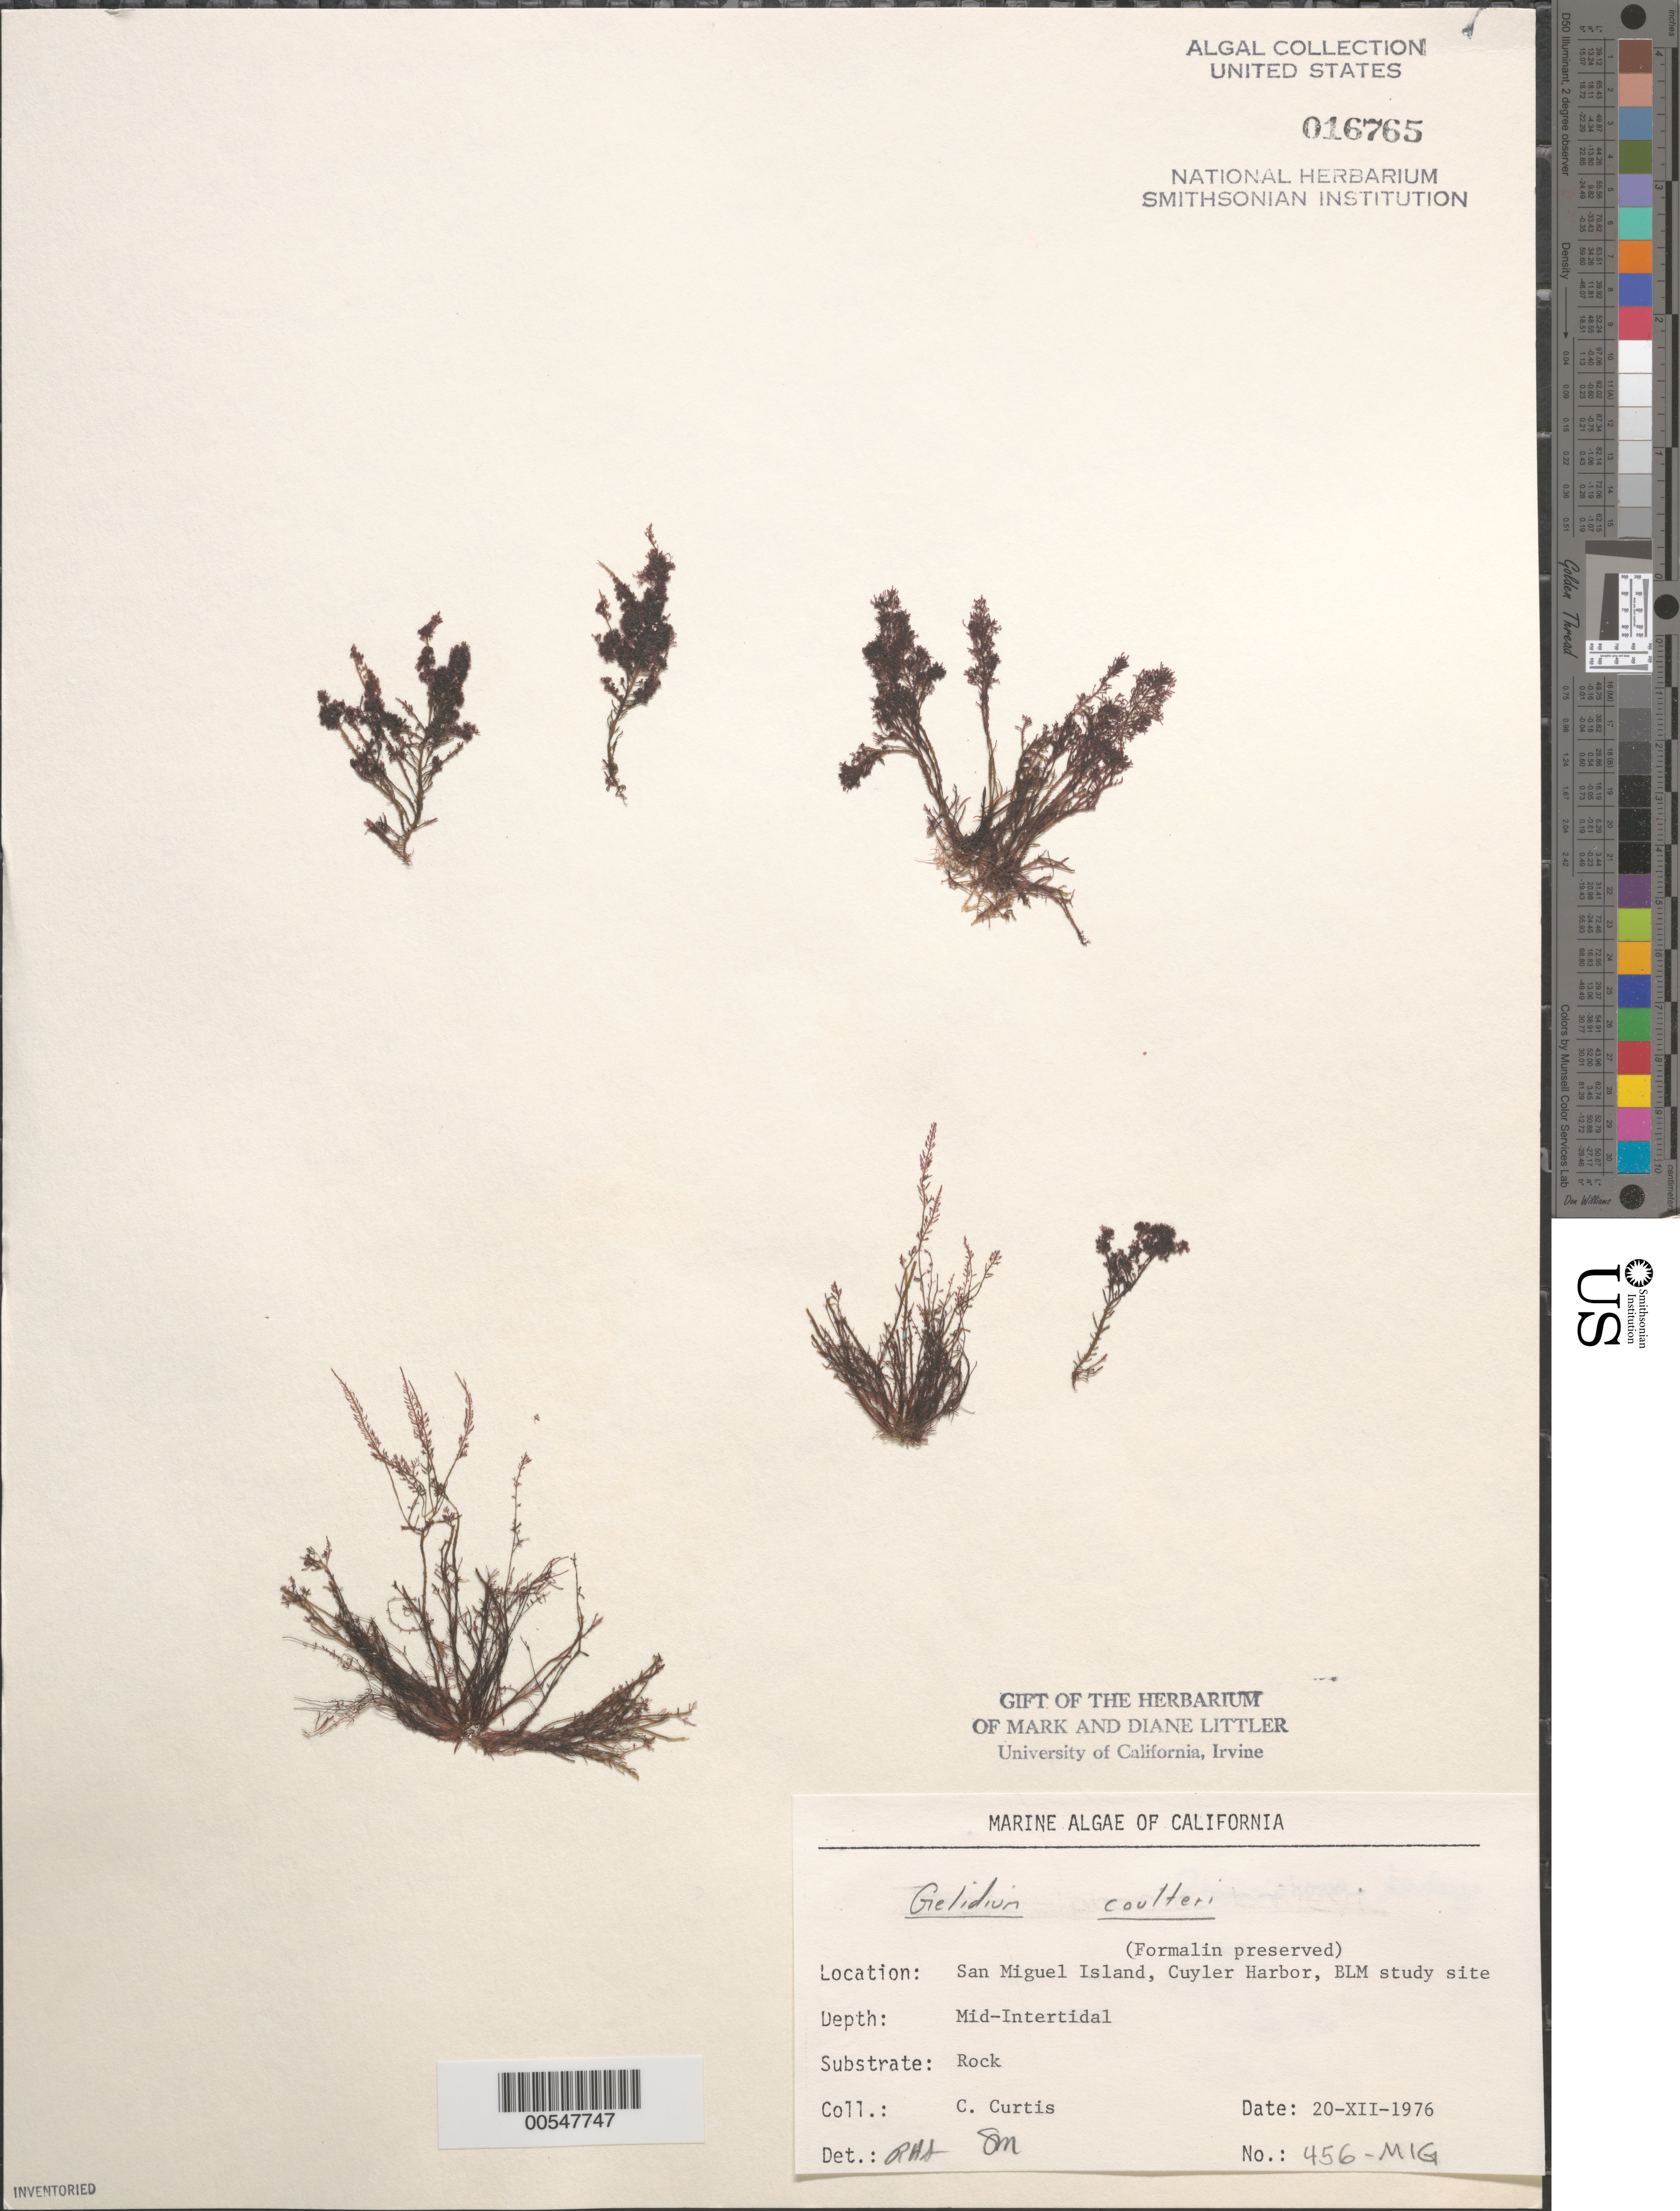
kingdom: Plantae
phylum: Rhodophyta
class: Florideophyceae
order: Gelidiales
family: Gelidiaceae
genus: Gelidium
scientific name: Gelidium coulteri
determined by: Sims, Robert H.; Murray, S. N.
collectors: C. Curtis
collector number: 456-MIG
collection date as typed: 20 Dec 1976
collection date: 1976-12-20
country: United States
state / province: California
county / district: Santa Barbara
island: San Miguel Island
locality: Cuyler Harbor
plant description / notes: BLM-SOCALBIGHT Rocky Intertidal Survey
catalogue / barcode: US 16765